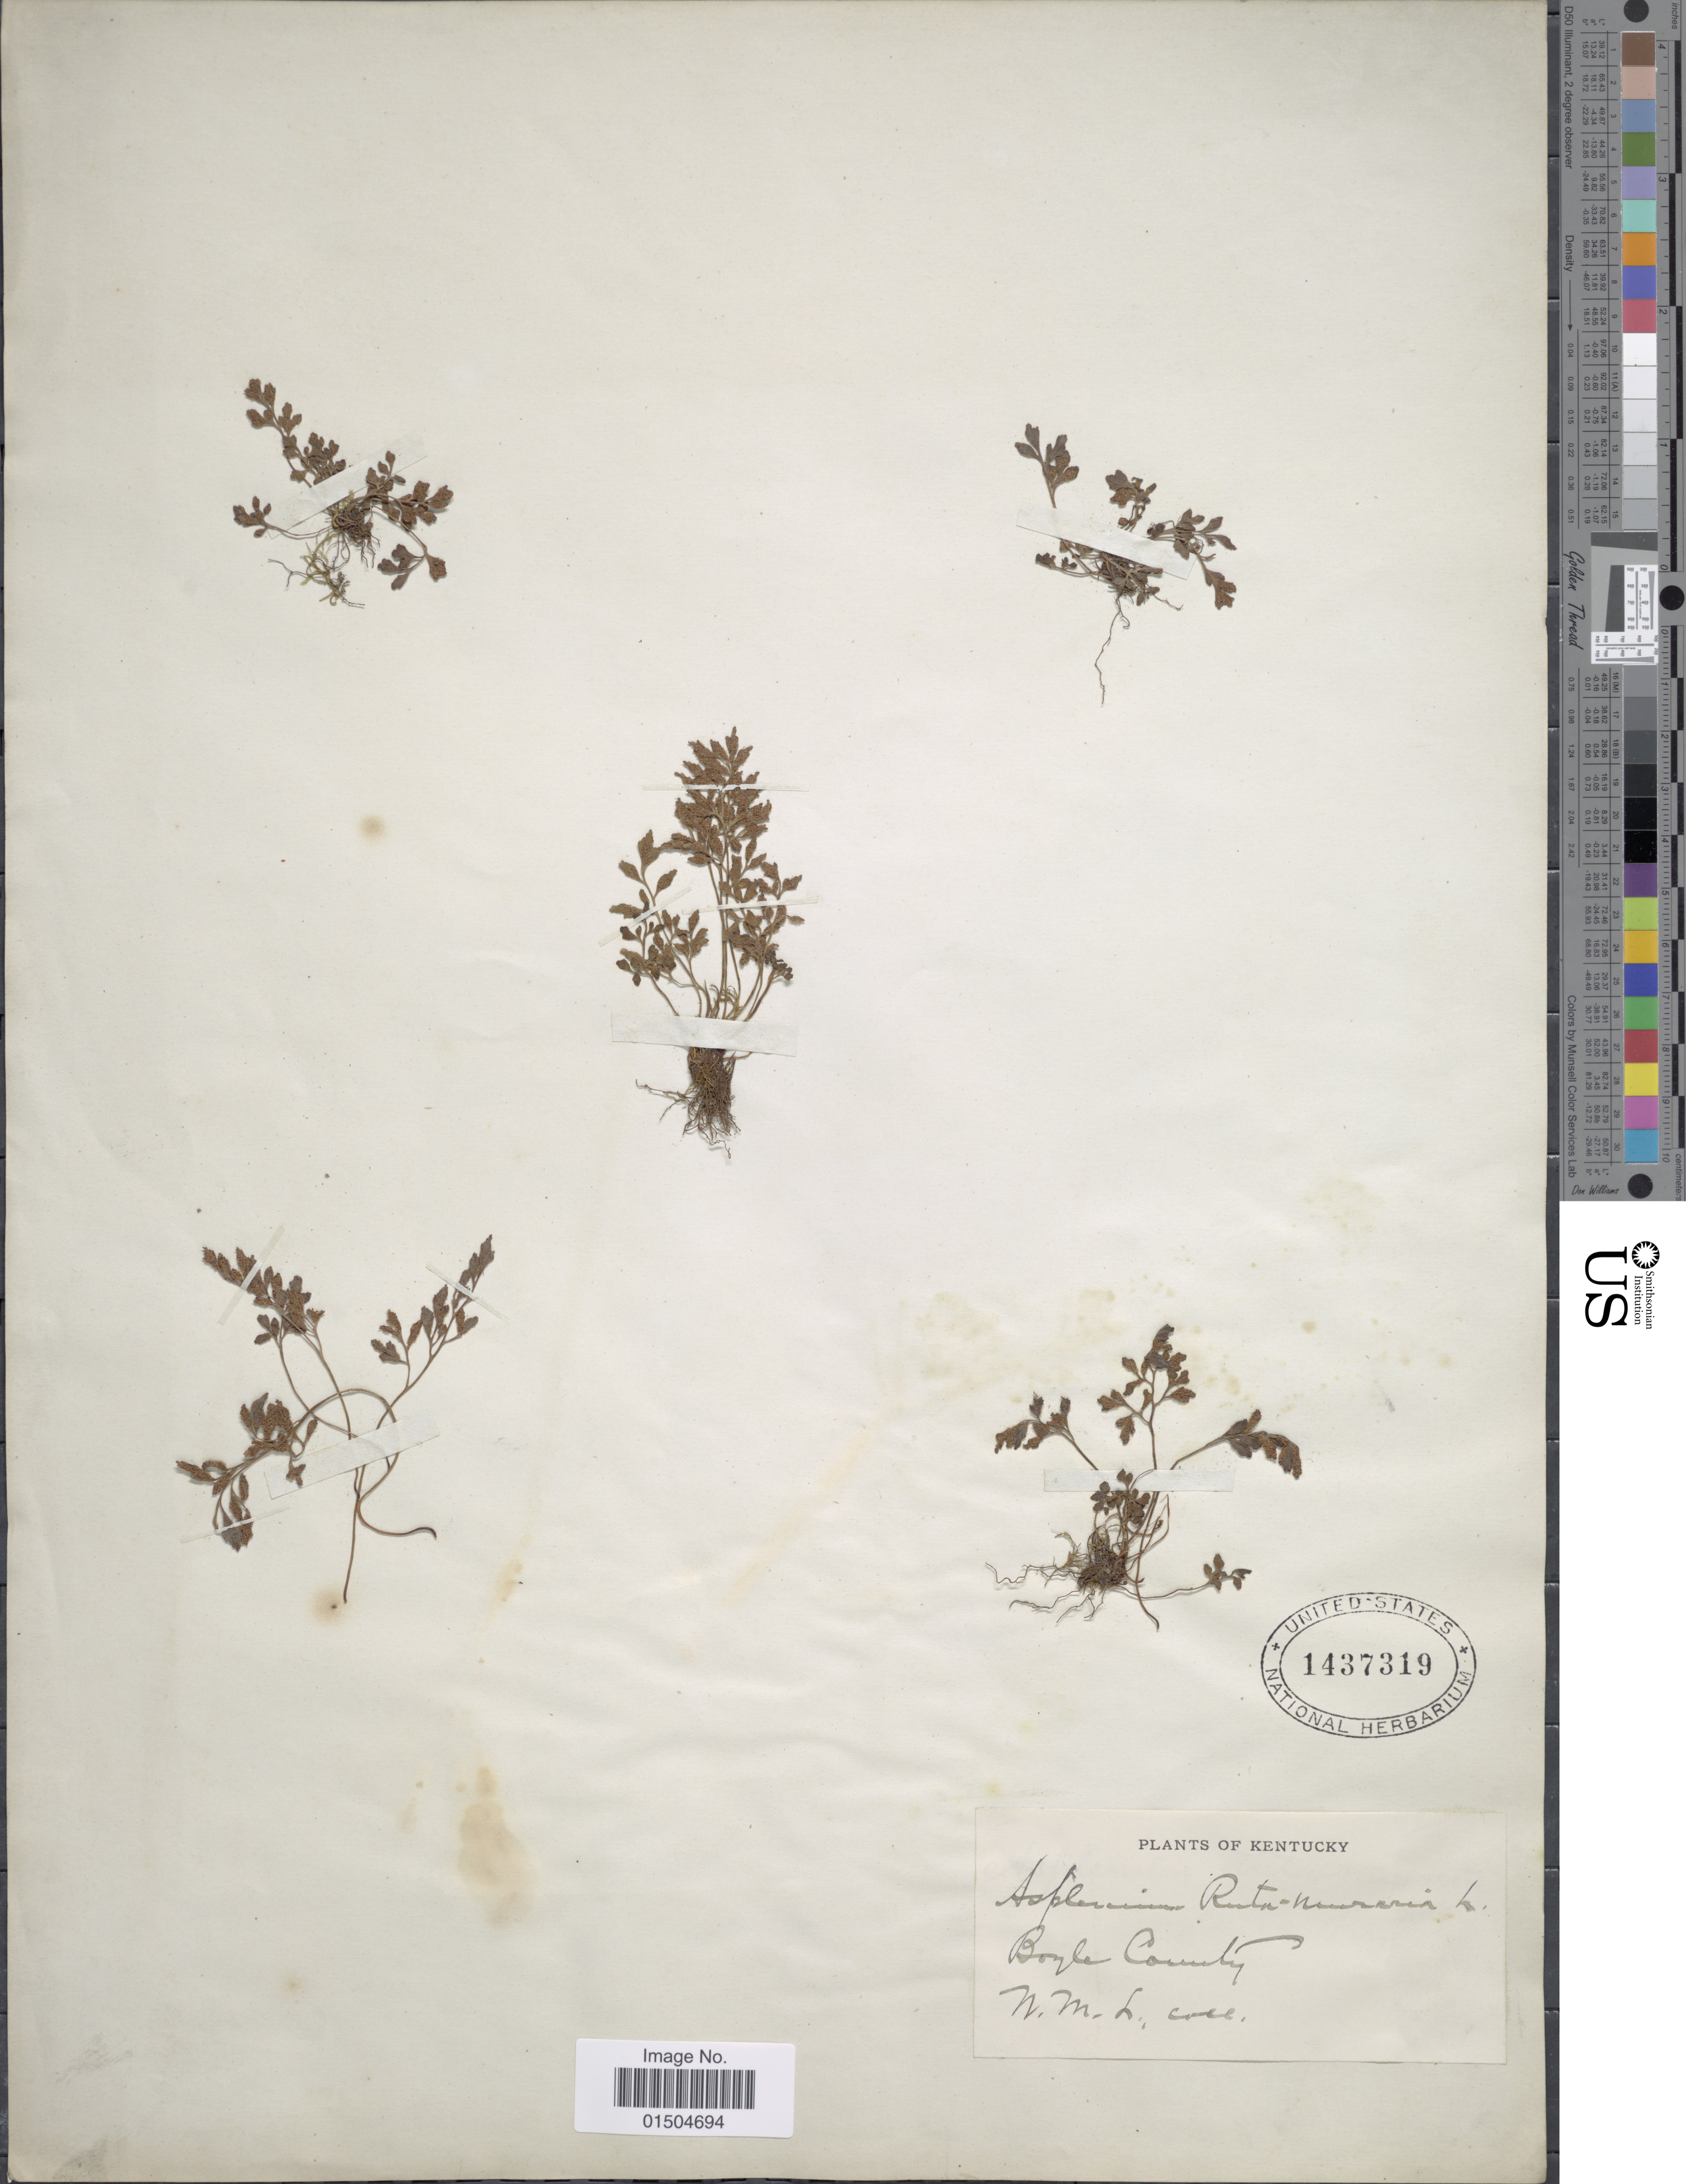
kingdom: Plantae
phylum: Tracheophyta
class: Polypodiopsida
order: Polypodiales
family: Aspleniaceae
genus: Asplenium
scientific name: Asplenium ruta-muraria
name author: L.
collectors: N. M. L.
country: United States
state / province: Kentucky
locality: Boyle County.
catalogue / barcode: US 1437319